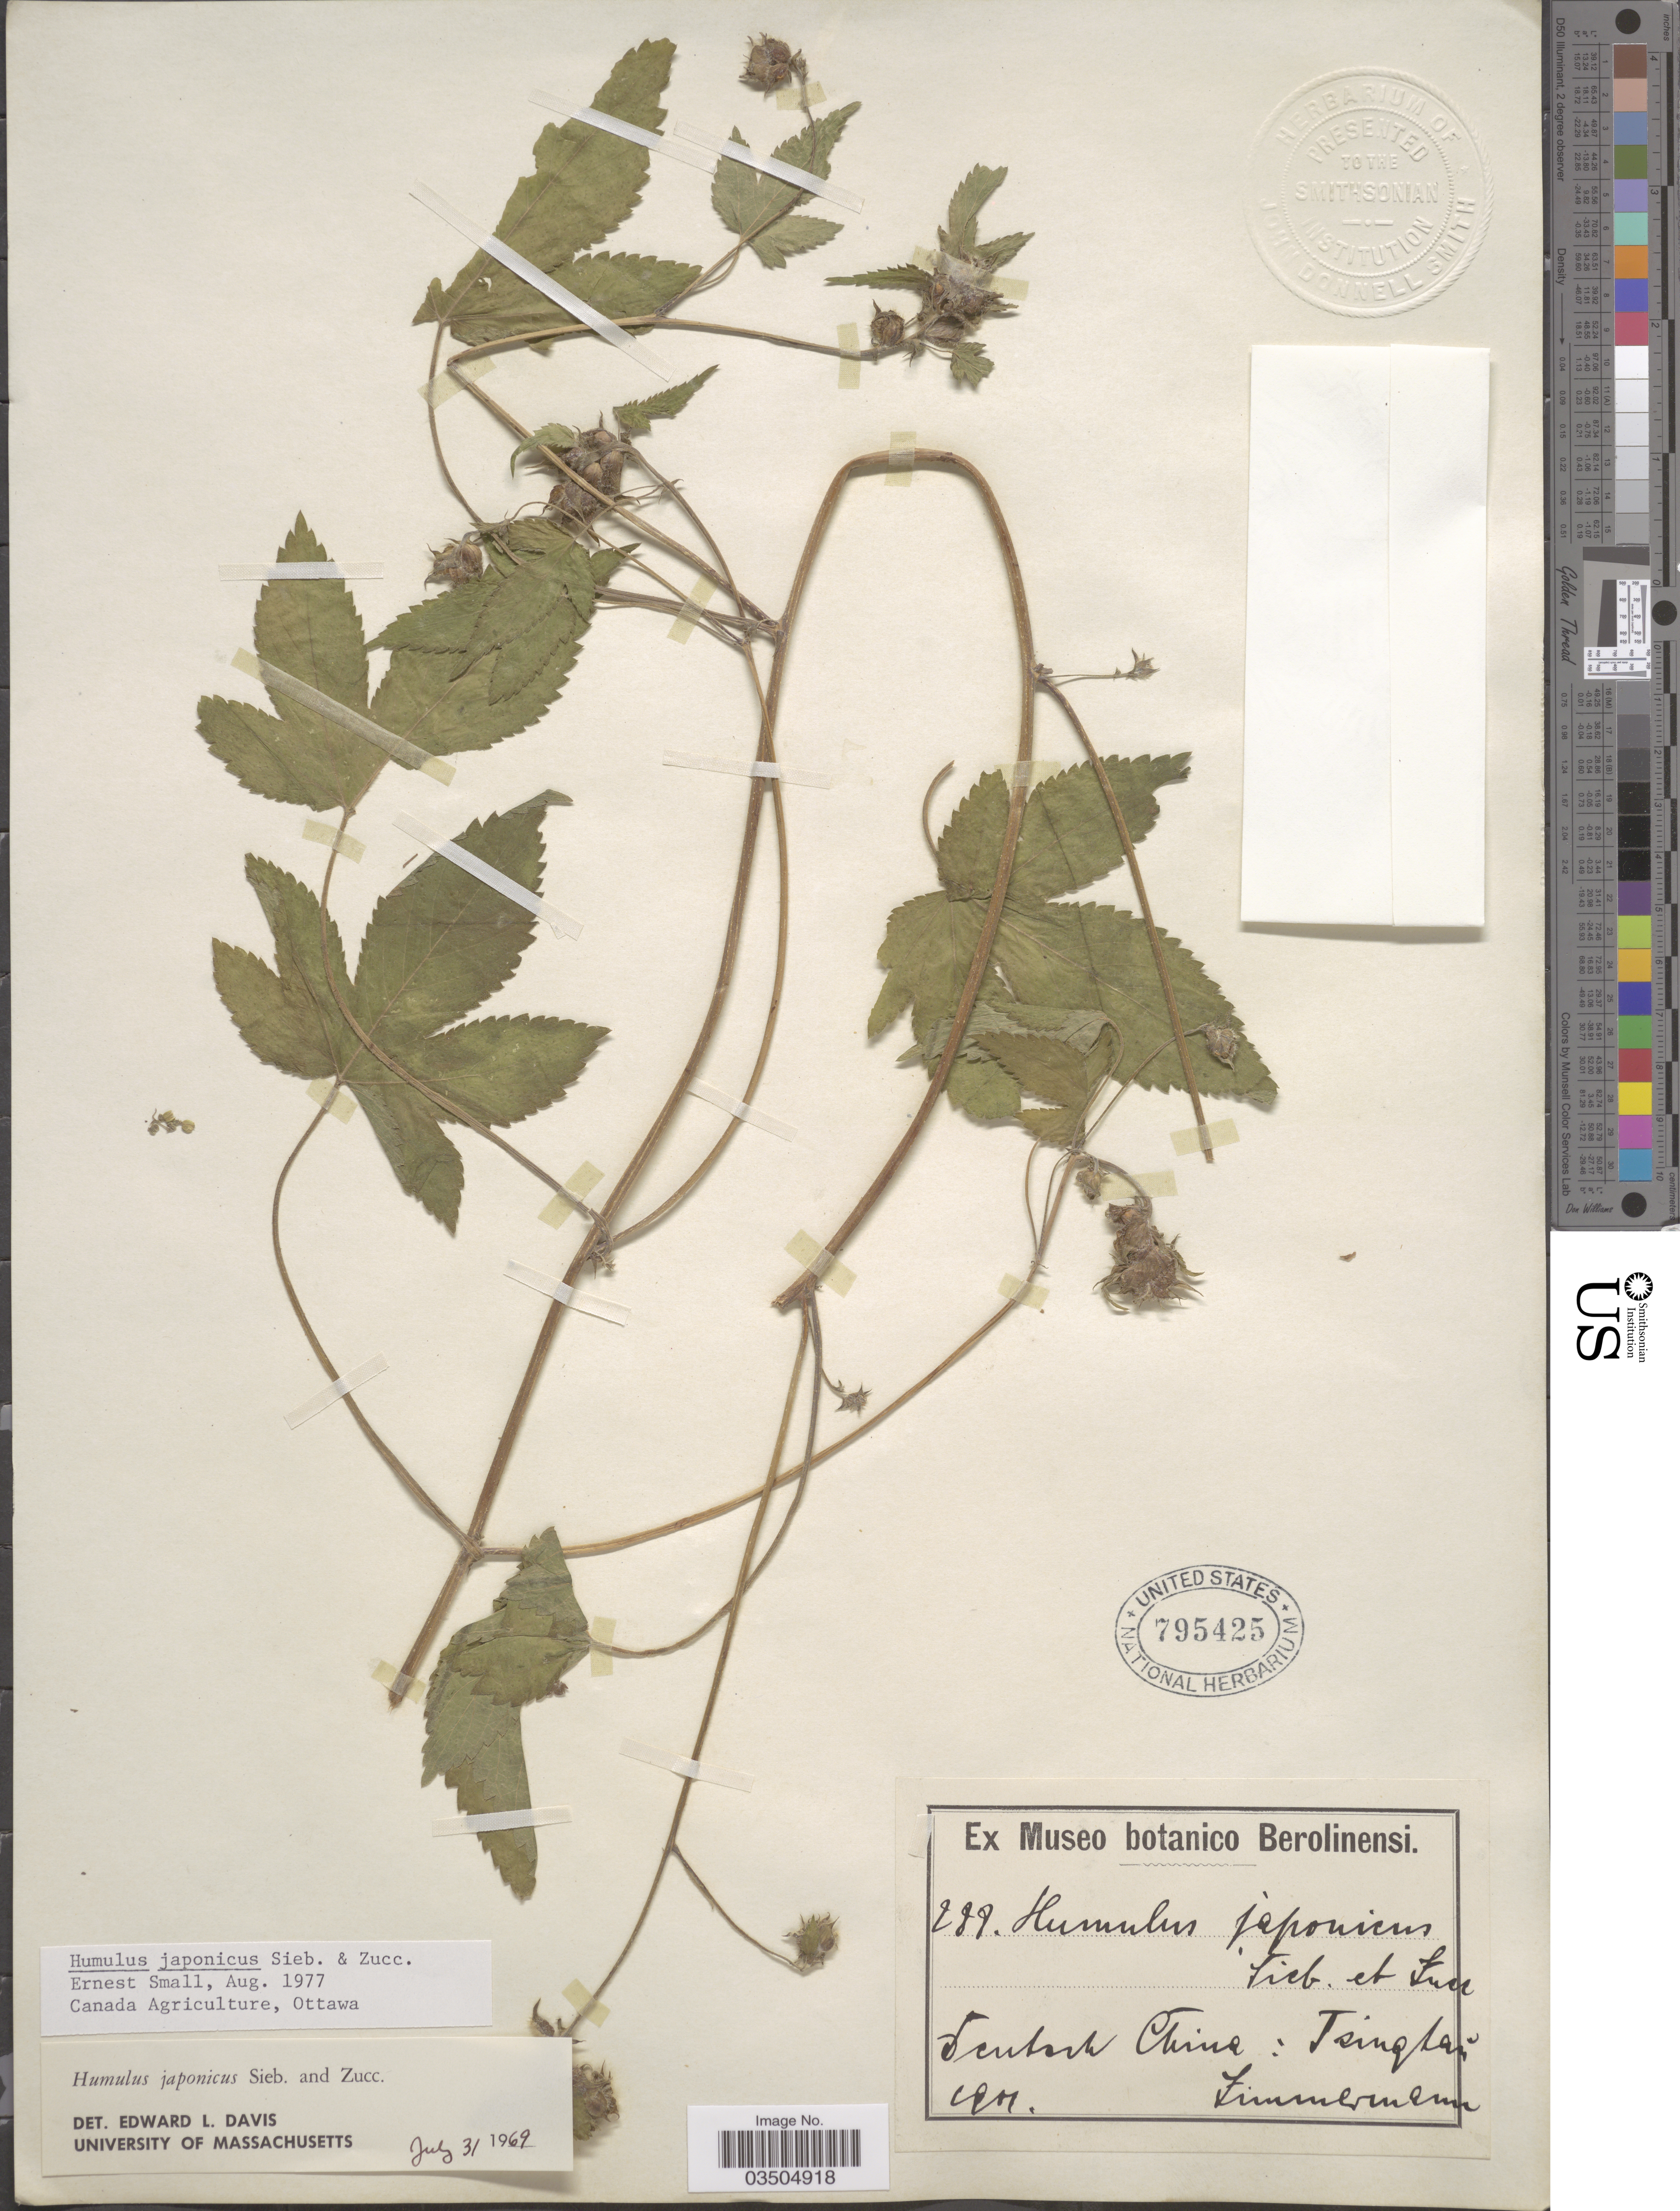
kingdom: Plantae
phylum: Tracheophyta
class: Magnoliopsida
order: Rosales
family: Cannabaceae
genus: Humulus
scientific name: Humulus japonicus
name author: Siebold & Zucc.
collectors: -. Zimmermann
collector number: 289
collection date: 1901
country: China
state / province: Qinghai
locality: Central China: Tsinghai.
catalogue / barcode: US 795425